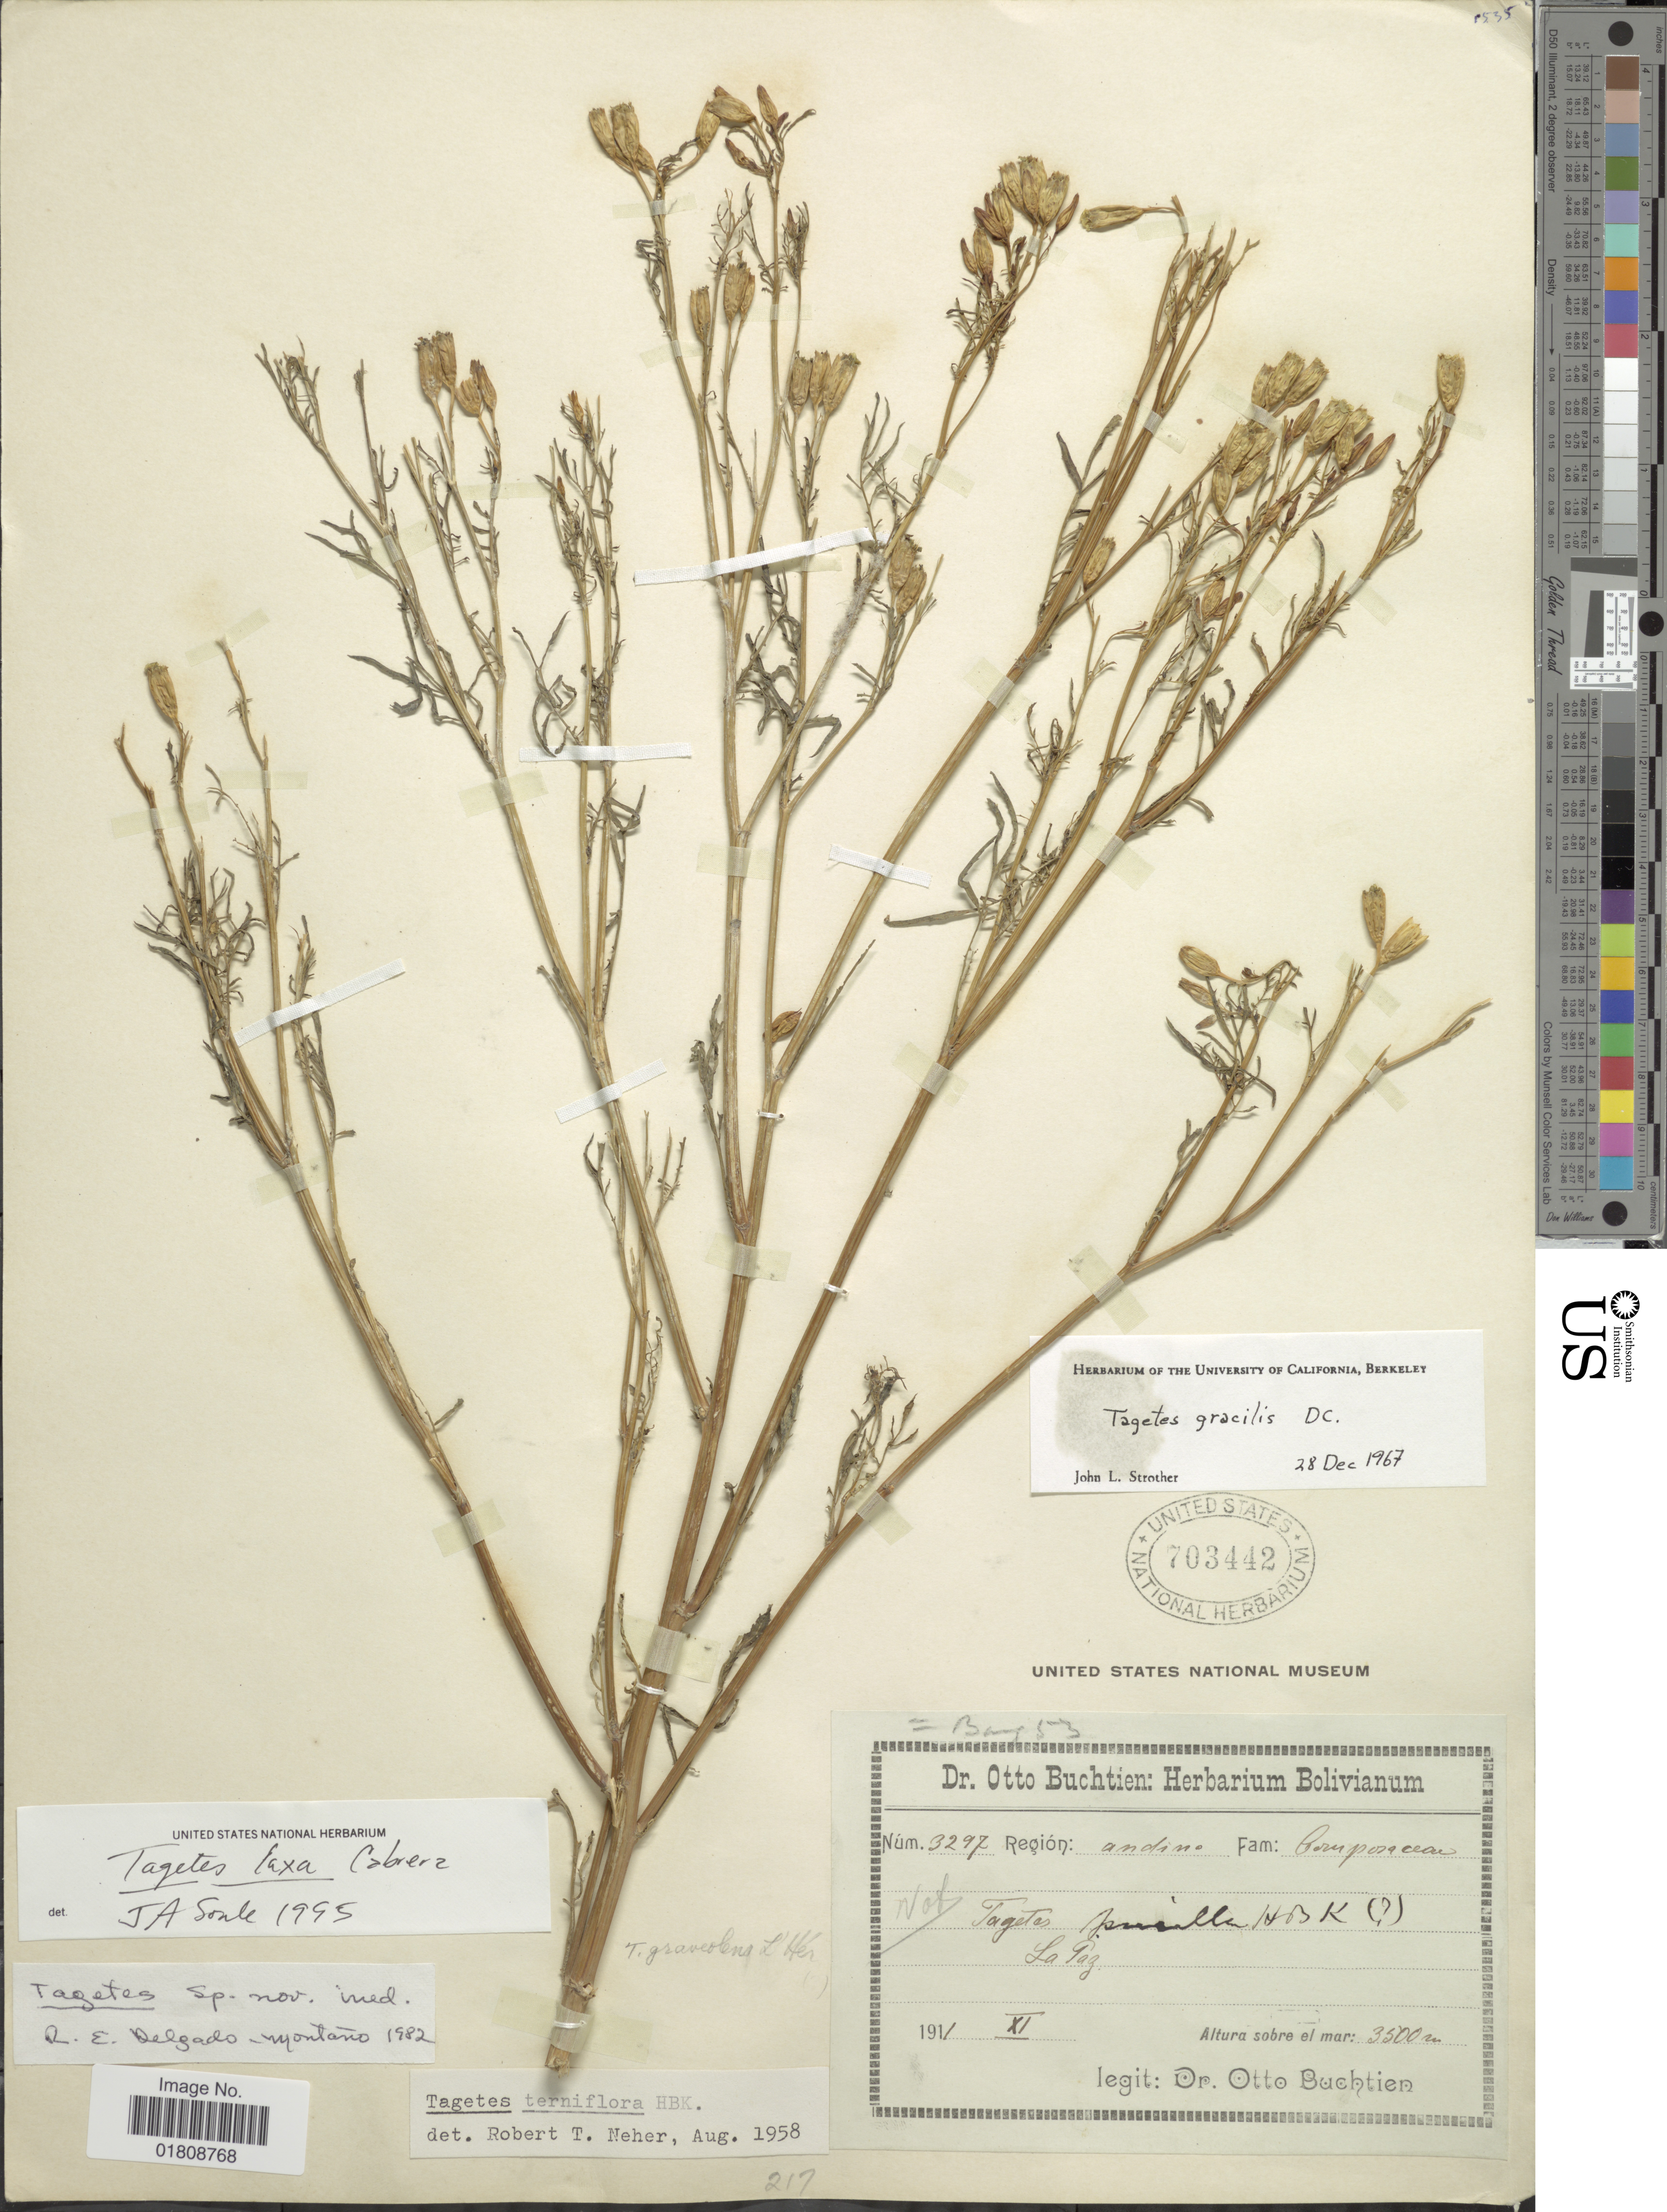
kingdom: Plantae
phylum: Tracheophyta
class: Magnoliopsida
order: Asterales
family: Asteraceae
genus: Tagetes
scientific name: Tagetes laxa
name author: Caberra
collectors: O. Buchtien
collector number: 3297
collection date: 1911-11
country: Bolivia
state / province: La Paz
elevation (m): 3500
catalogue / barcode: US 703442